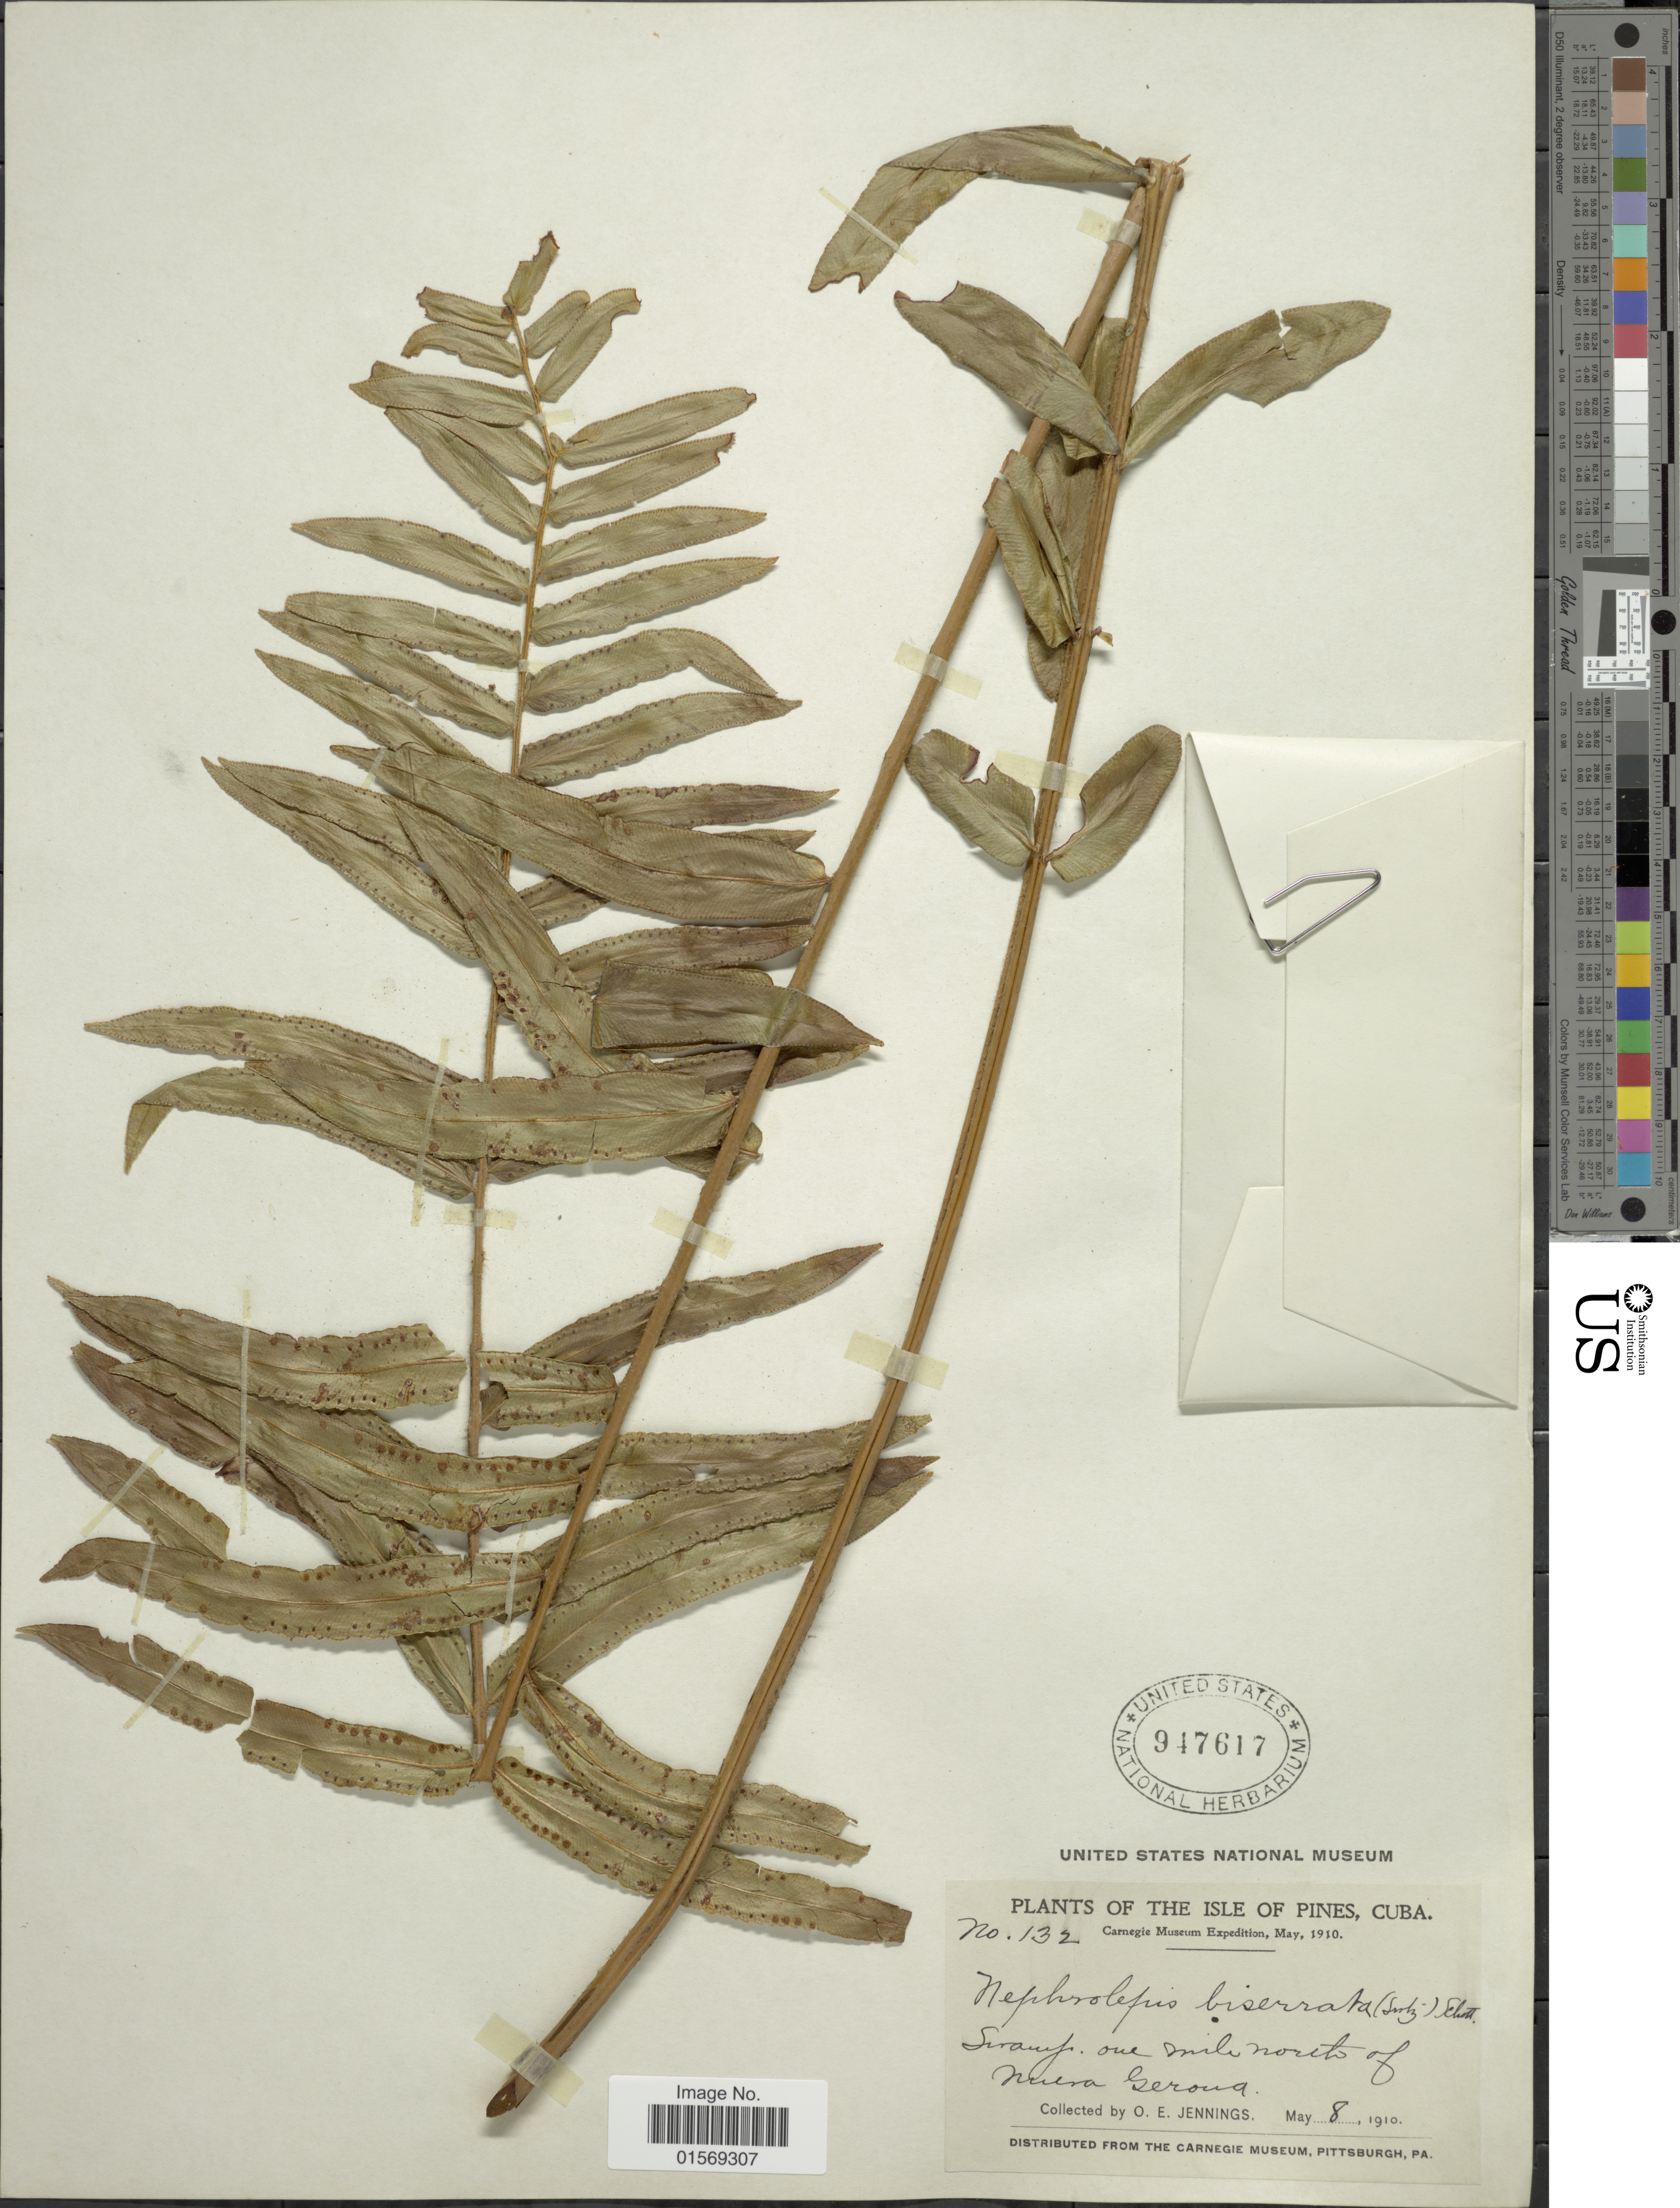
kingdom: Plantae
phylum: Tracheophyta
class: Polypodiopsida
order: Polypodiales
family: Nephrolepidaceae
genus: Nephrolepis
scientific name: Nephrolepis biserrata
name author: (Sw.) Schott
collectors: O. E. Jennings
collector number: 132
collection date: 1910-05-08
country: Cuba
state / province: Isla de la Juventud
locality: Isle of Pines, Cuba. North of Nueva Gerona.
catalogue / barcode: US 947617